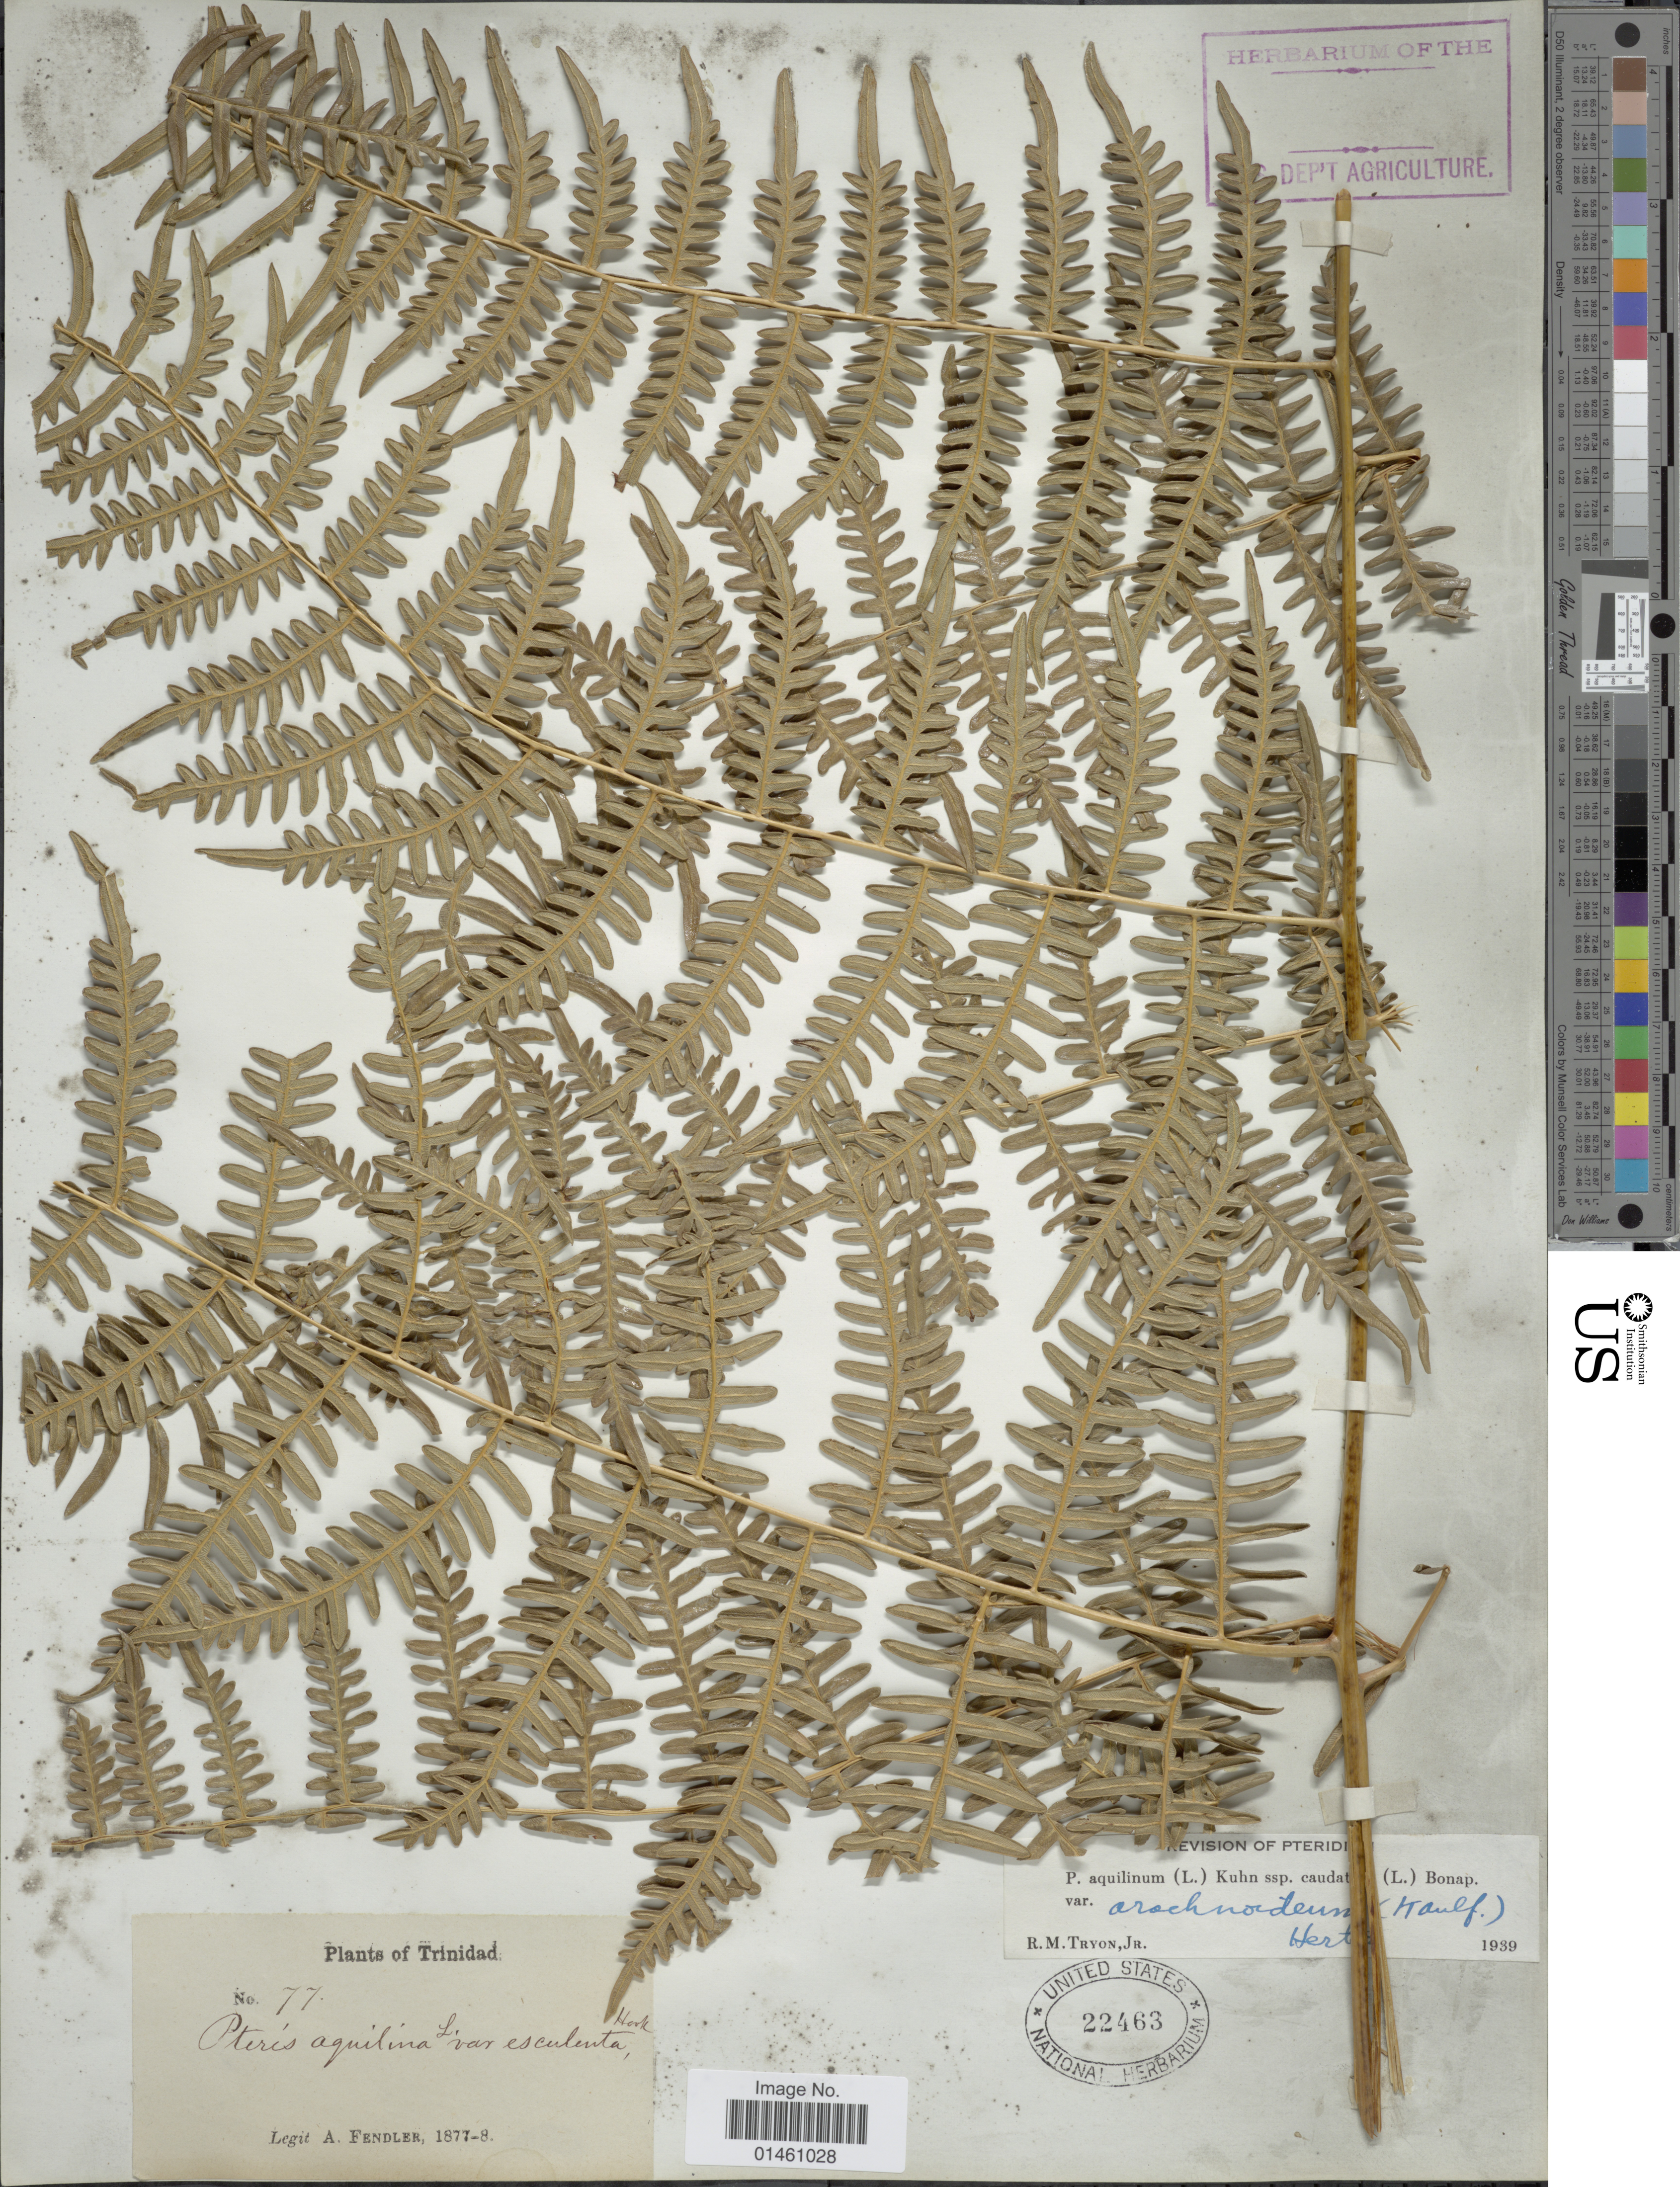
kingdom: Plantae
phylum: Tracheophyta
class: Polypodiopsida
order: Polypodiales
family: Dennstaedtiaceae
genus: Pteridium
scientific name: Pteridium aquilinum var. arachnoideum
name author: (Kaulf.) Herter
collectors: A. Fendler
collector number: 77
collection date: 1877/1878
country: Trinidad and Tobago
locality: Trinidad.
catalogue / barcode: US 22463